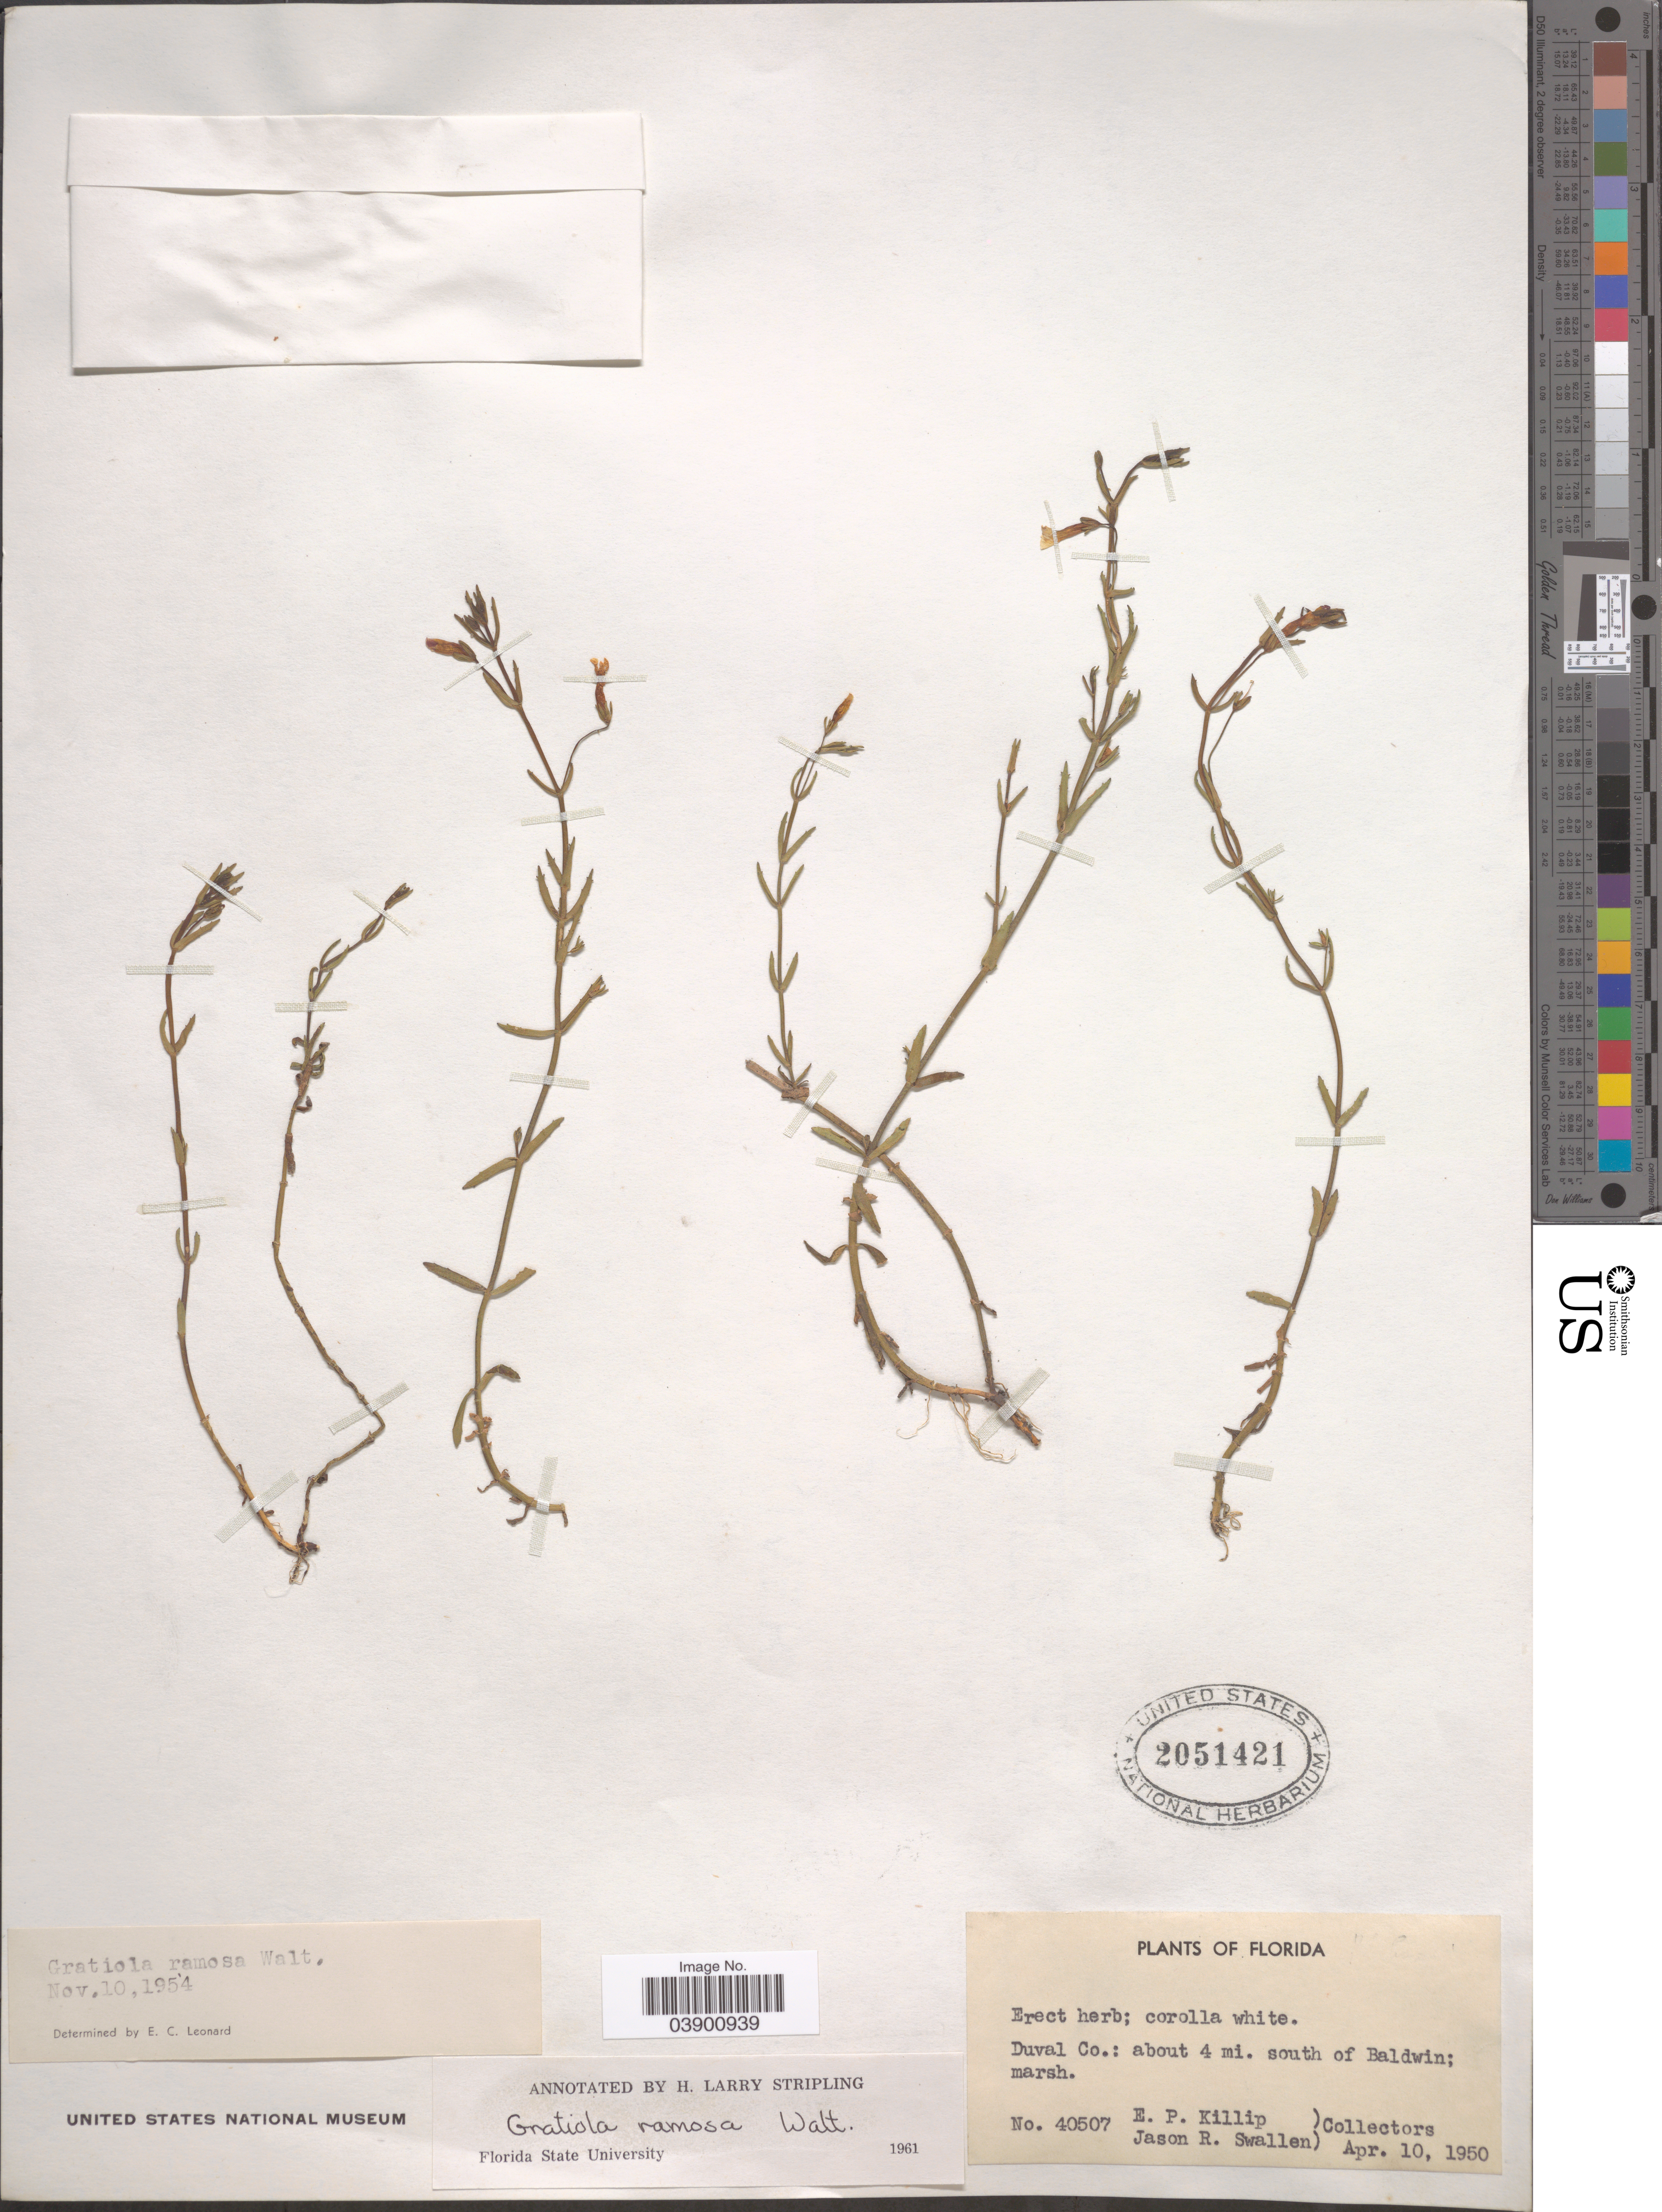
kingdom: Plantae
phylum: Tracheophyta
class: Magnoliopsida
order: Lamiales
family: Plantaginaceae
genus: Gratiola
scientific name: Gratiola ramosa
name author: Walter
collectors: E. P. Killip & J. R. Swallen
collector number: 40507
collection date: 1950-04-10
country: United States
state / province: Florida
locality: Duval Co.: about 4 mi. south of Baldwin.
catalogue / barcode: US 2051421